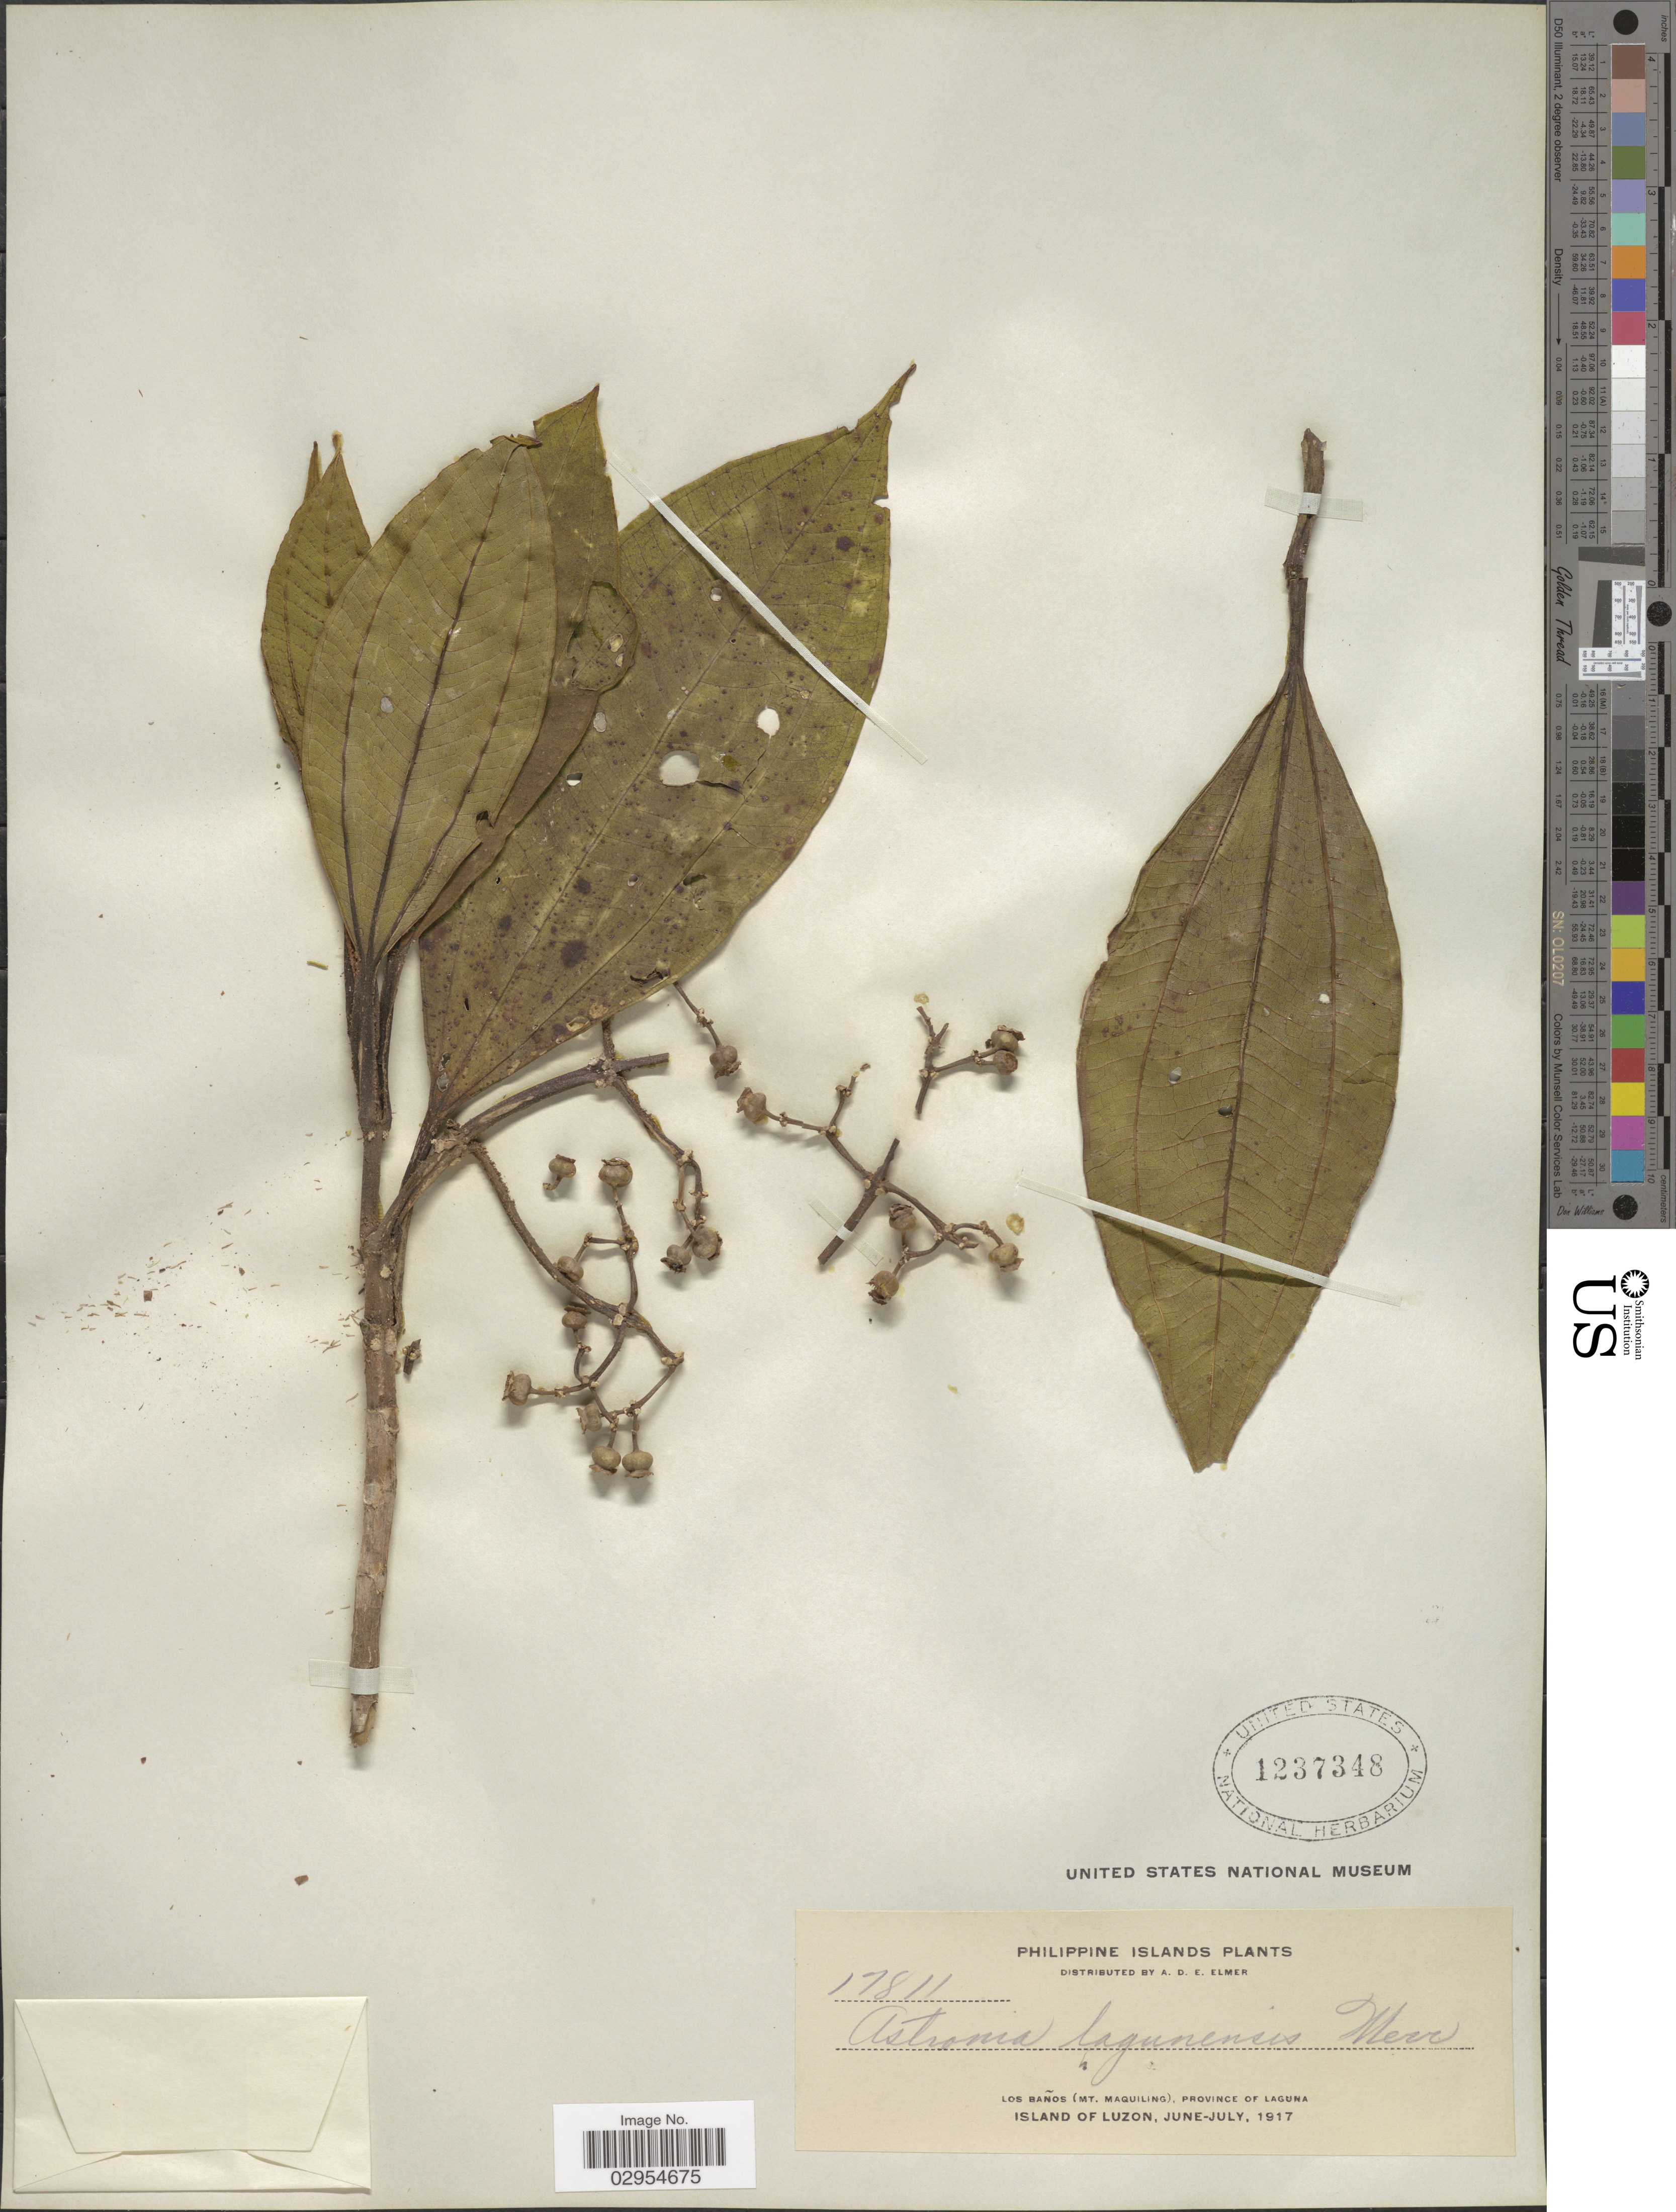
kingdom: Plantae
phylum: Tracheophyta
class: Magnoliopsida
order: Myrtales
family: Melastomataceae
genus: Astronia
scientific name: Astronia lagunensis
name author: Merr.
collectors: A. D. E. Elmer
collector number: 17811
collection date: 1917-06/1917-07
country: Philippines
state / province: Calabarzon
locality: Los Baños (Mt. Maquiling), Province of Laguna. Island of Luzon.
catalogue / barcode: US 1237348